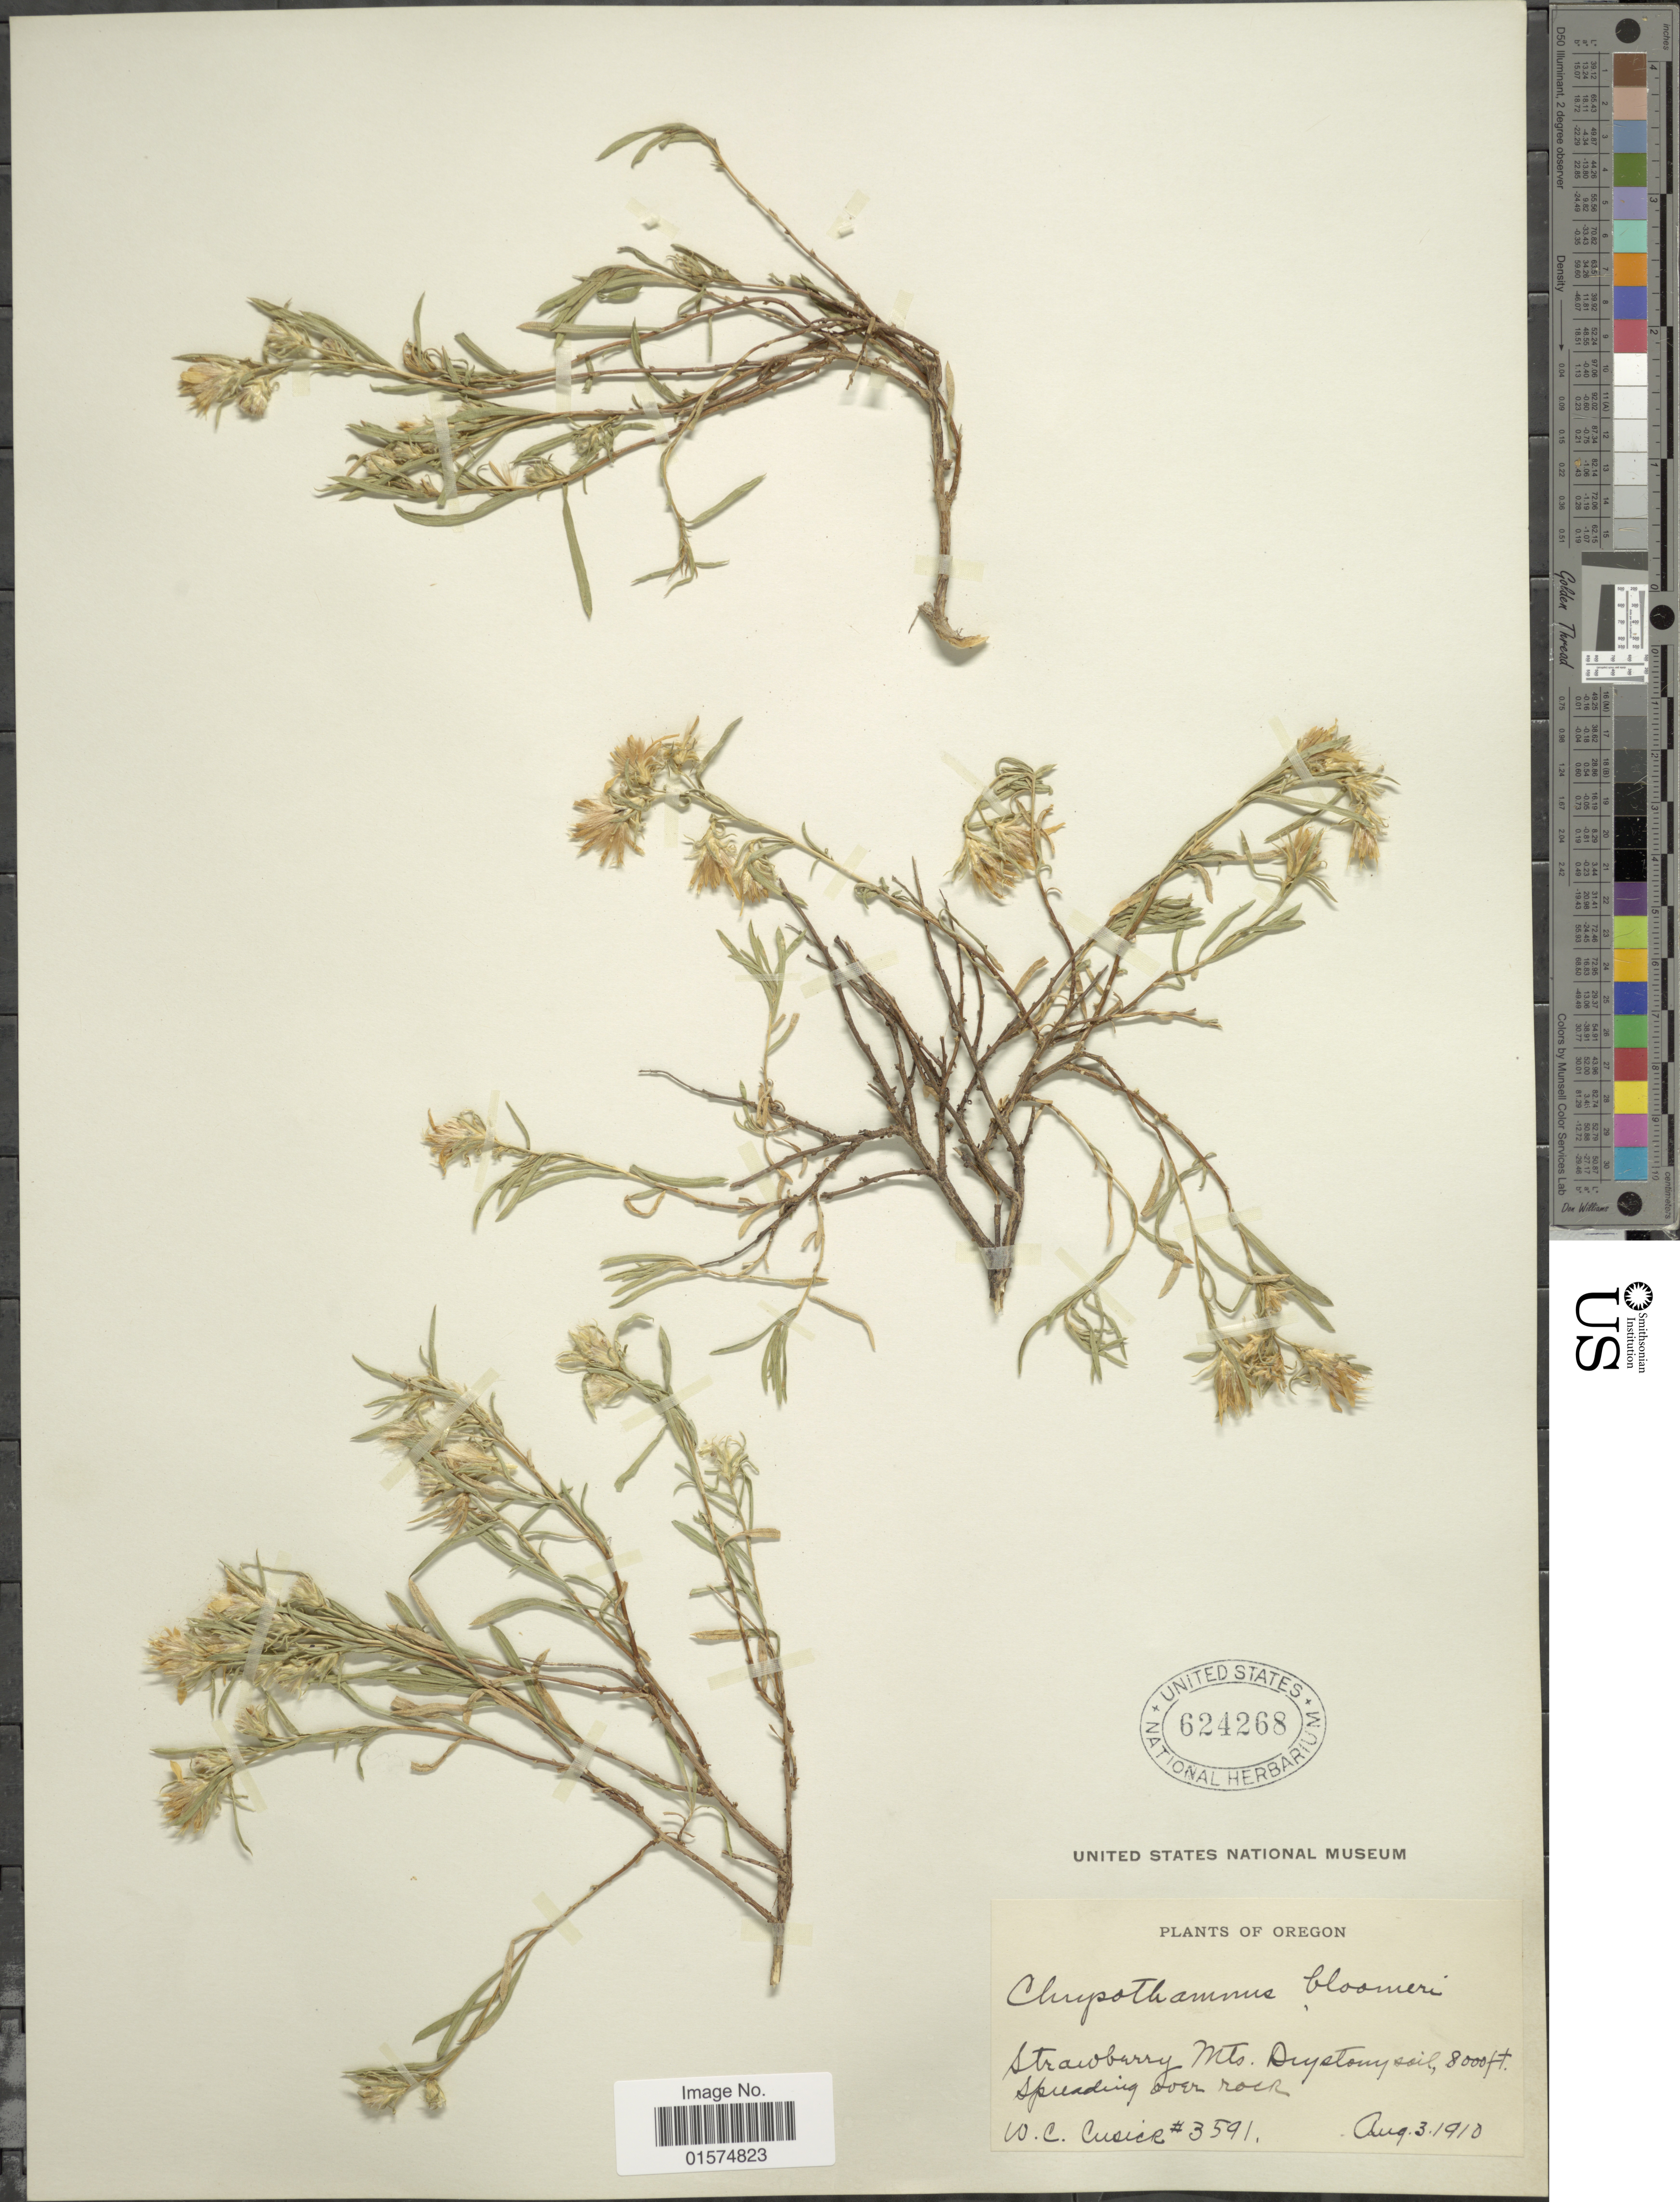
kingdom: Plantae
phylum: Tracheophyta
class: Magnoliopsida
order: Asterales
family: Asteraceae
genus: Ericameria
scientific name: Ericameria bloomeri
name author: (A. Gray) J.F. Macbr.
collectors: W. C. Cusick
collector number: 3591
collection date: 1910-08-03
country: United States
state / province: Oregon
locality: Strawberry Mts.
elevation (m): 2438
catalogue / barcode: US 624268